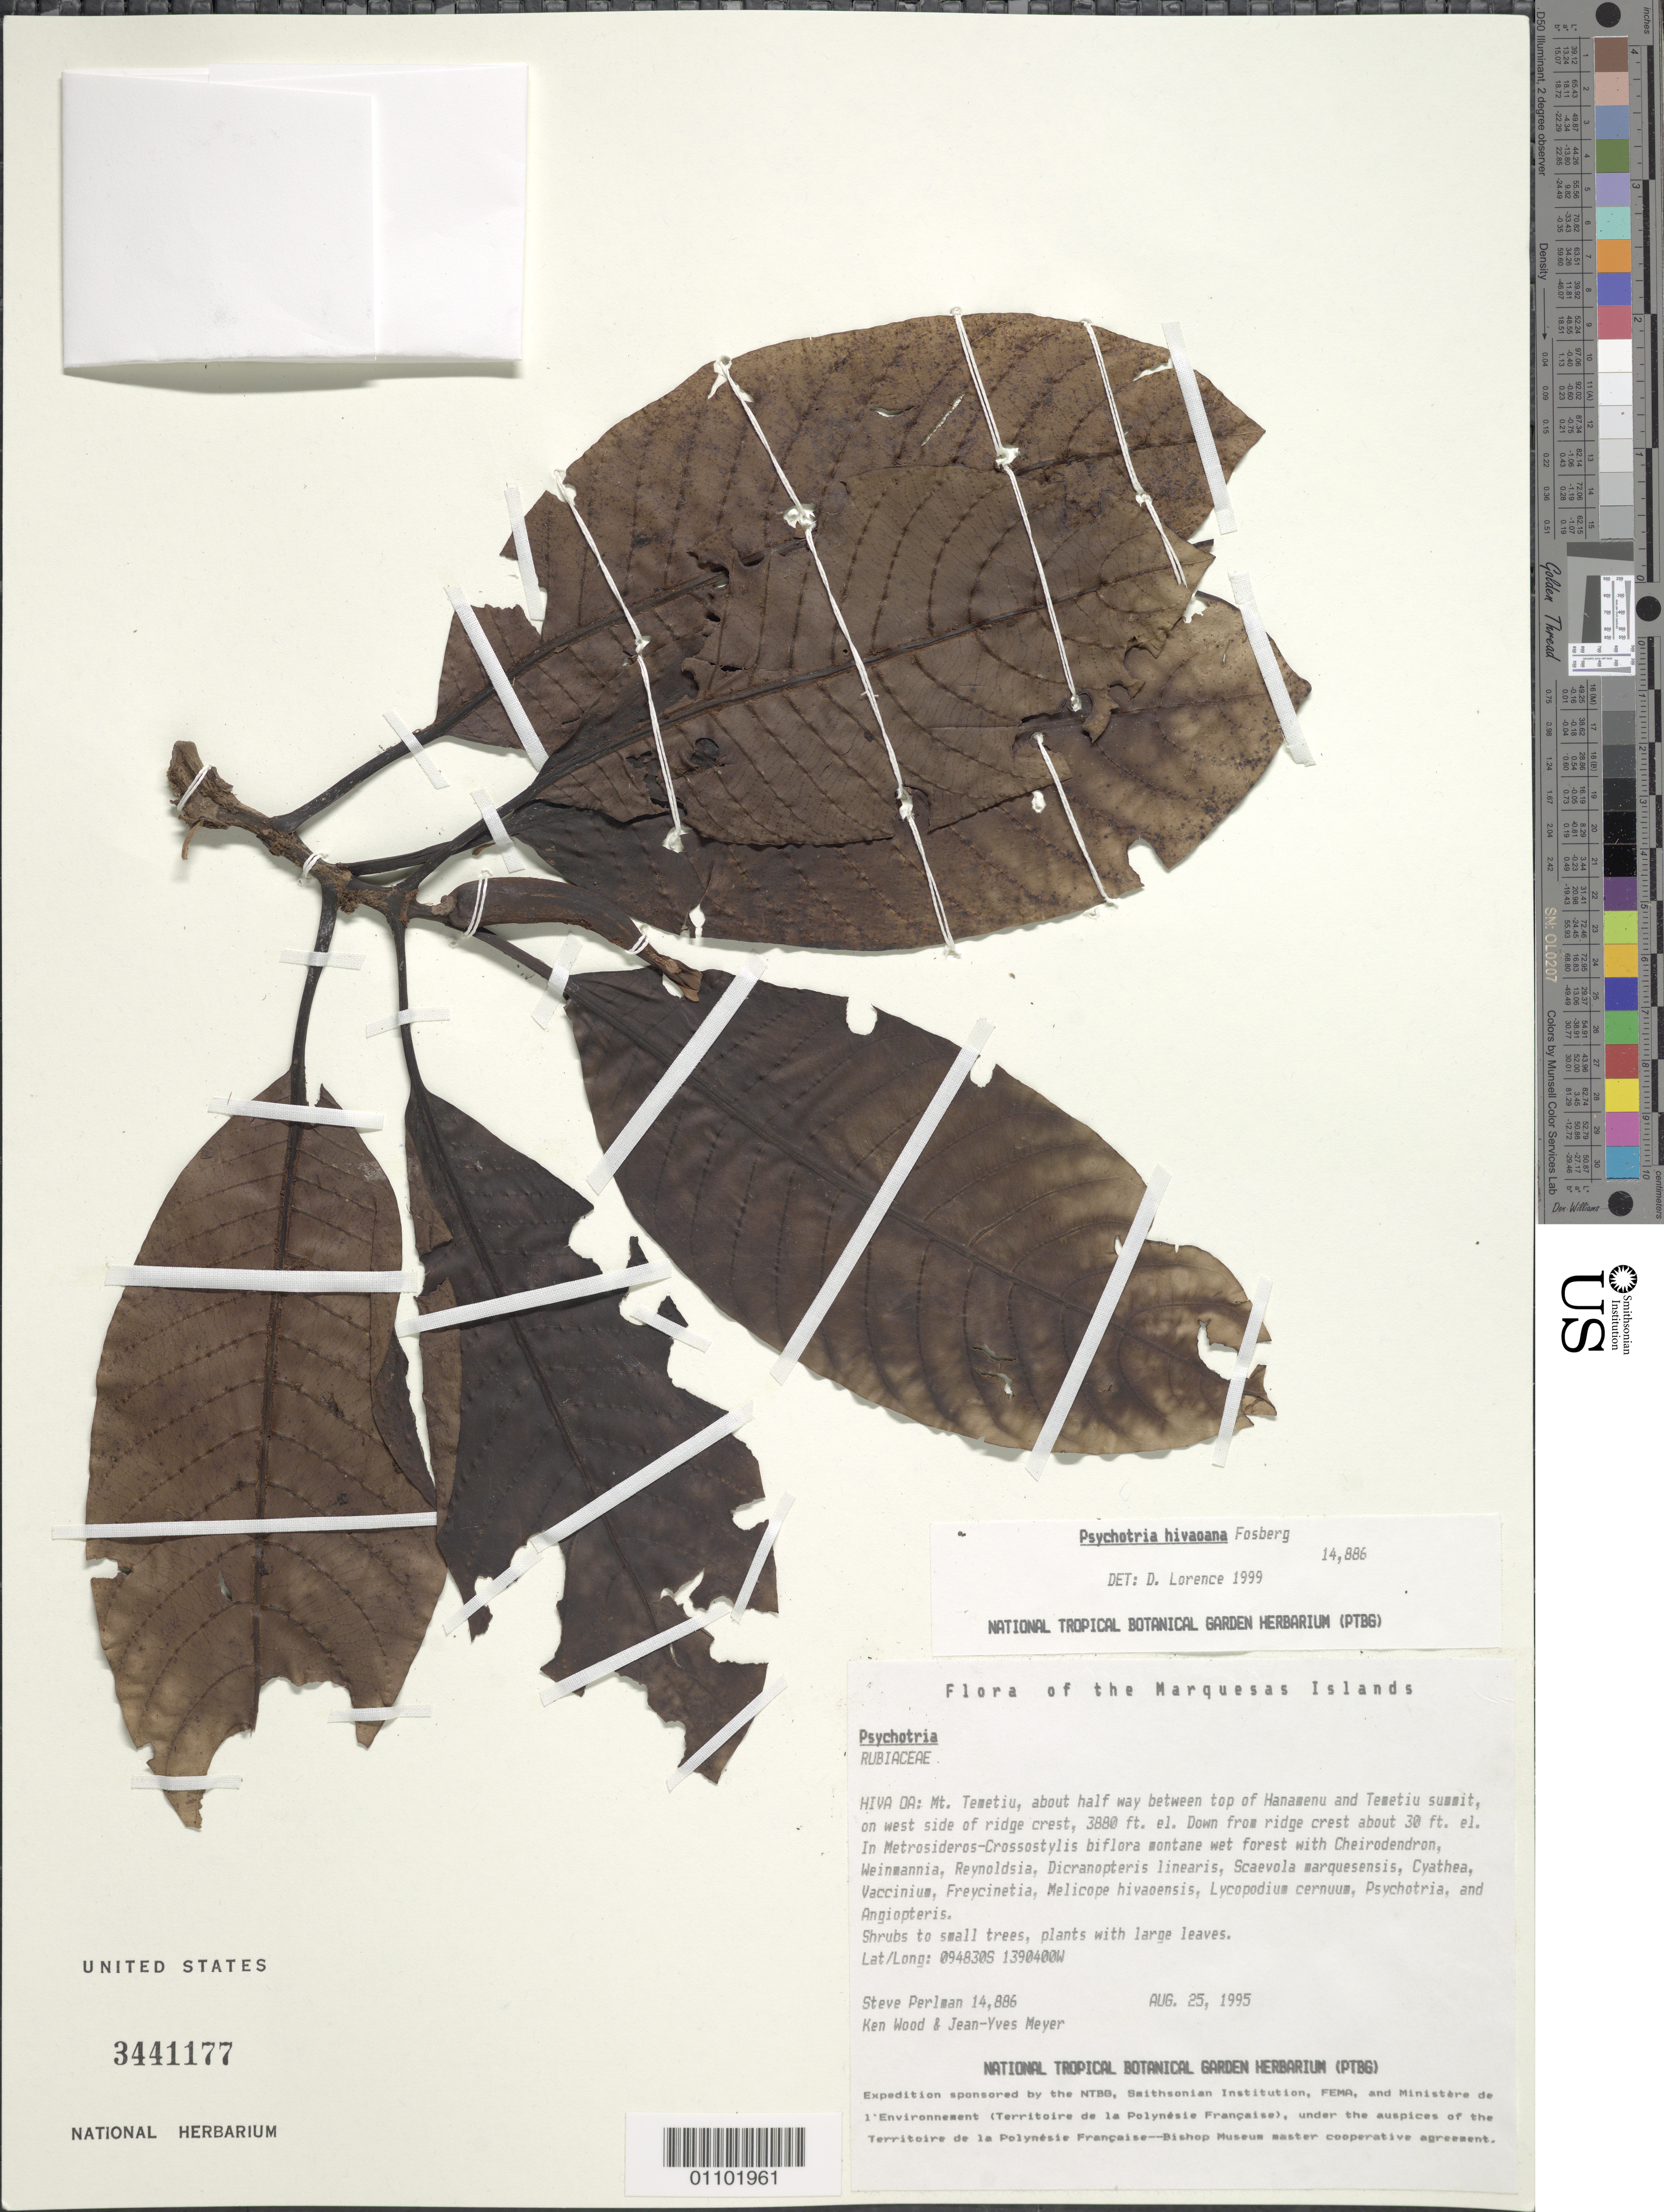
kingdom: Plantae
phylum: Tracheophyta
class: Magnoliopsida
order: Gentianales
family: Rubiaceae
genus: Psychotria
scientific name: Psychotria hivaoana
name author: Fosberg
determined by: Lorence, David H.; Wagner, W. H.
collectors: S. P. Perlman, K. R. Wood & J.-Y. Meyer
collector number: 14886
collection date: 1995-08-25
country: French Polynesia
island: Hiva Oa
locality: Mt. Temetiu, about half way between top of Hanamenu and Temetiu summit, on W side of ridge crest, down from ridge crest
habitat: In Metrosideros - Crossostylis biflora montane wet forest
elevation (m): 1183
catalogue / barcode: US 3441177